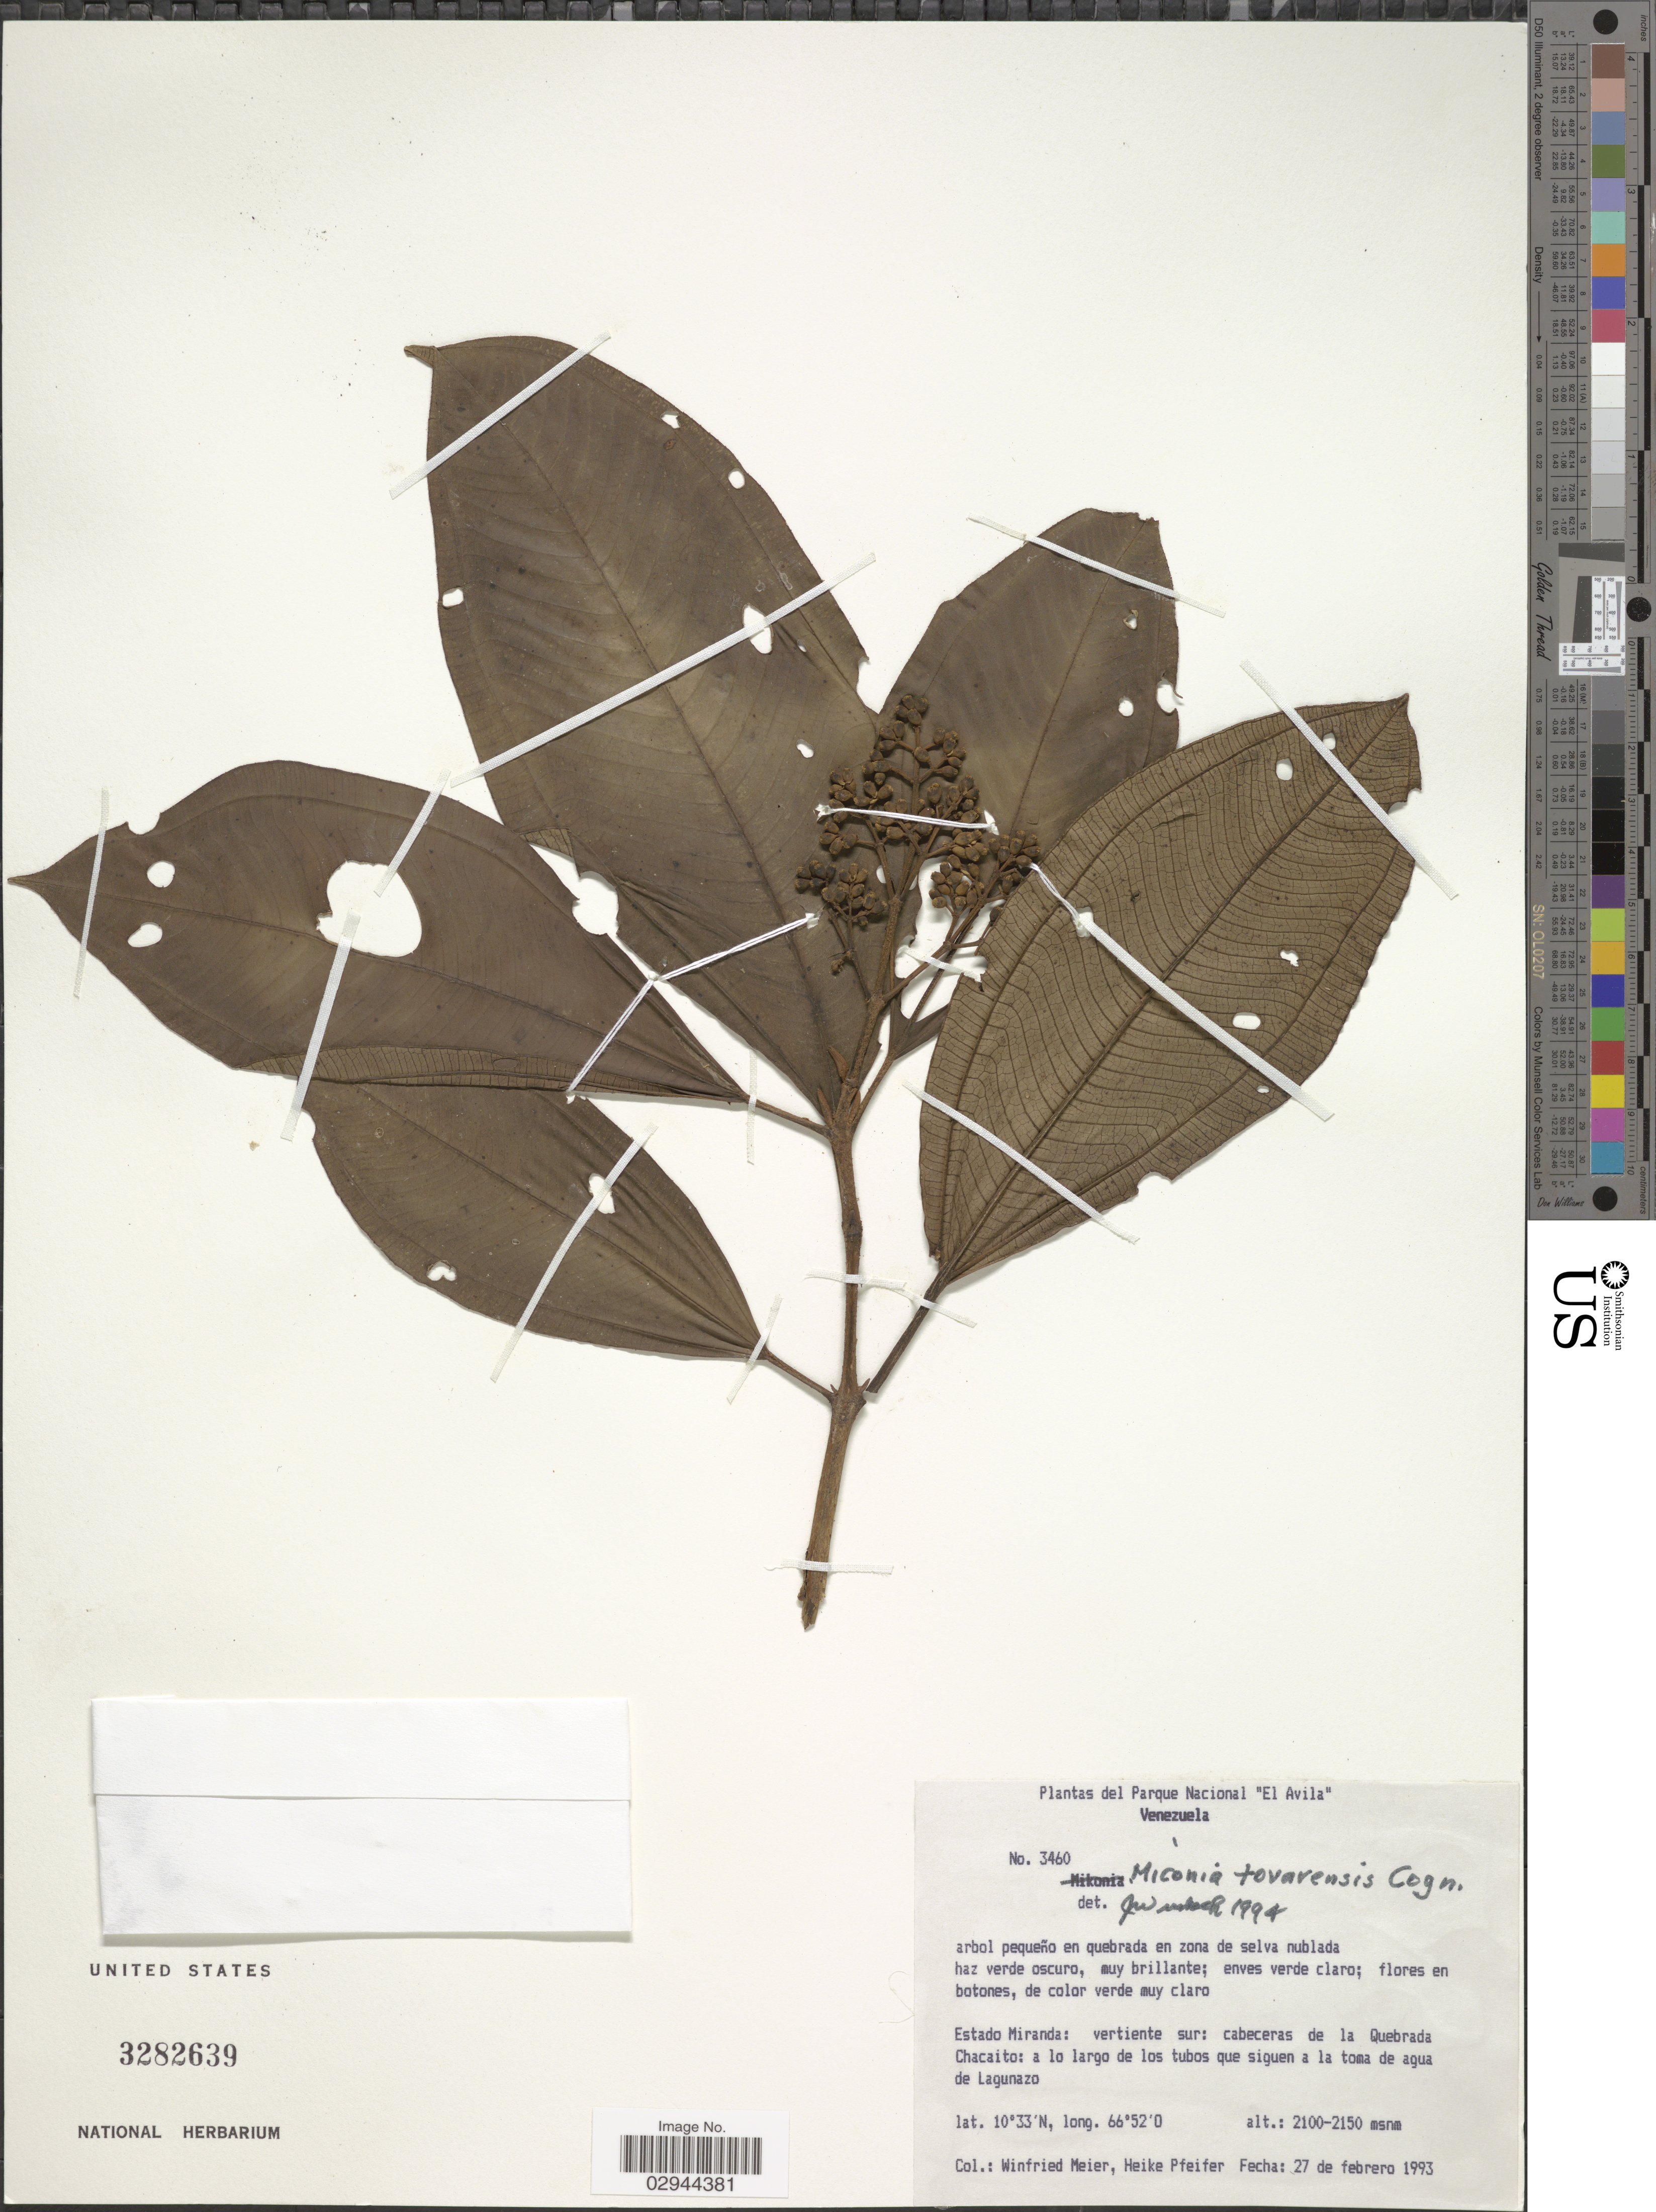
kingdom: Plantae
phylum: Tracheophyta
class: Magnoliopsida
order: Myrtales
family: Melastomataceae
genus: Miconia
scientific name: Miconia tovarensis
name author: Cogn.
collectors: W. Meier & H. Pfeifer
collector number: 3460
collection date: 1993-02-27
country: Venezuela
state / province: Miranda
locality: Vertiente sur: cabeceras de la Quebrada Chacaito: a lo largo de los tubos que siguen a la toma de agua de Lagunazo.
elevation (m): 2100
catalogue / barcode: US 3282639